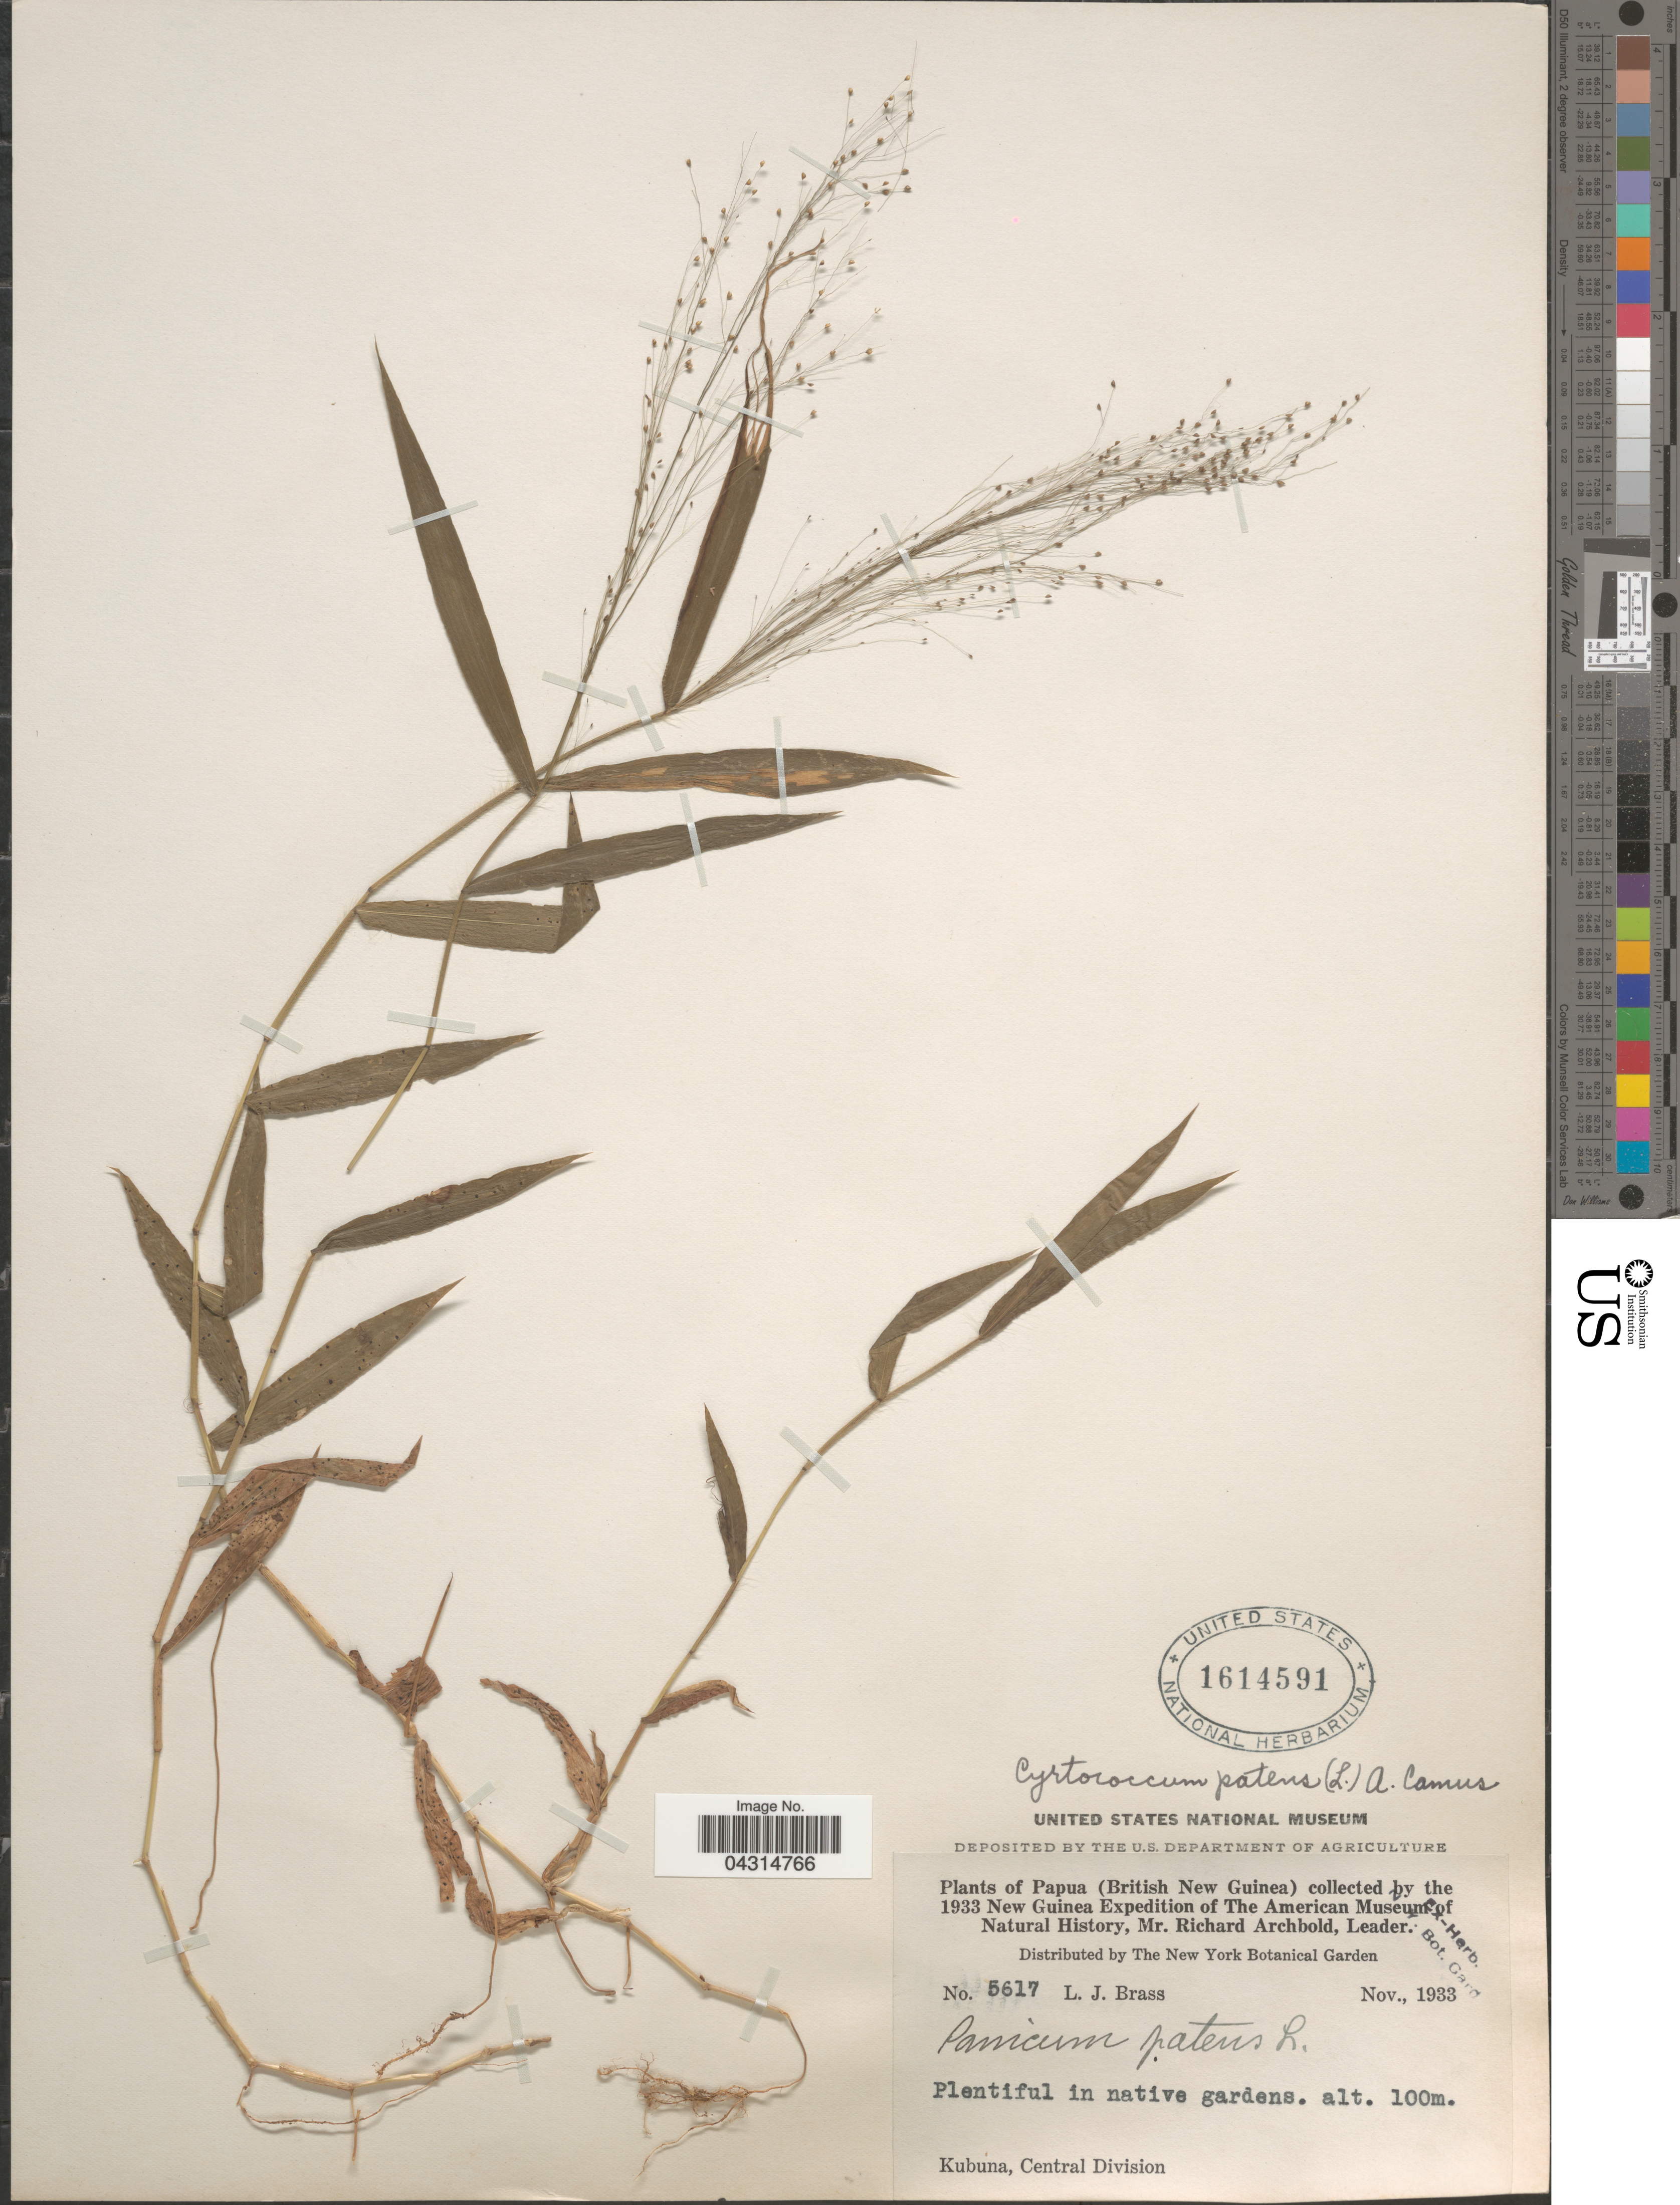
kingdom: Plantae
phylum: Tracheophyta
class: Liliopsida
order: Poales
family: Poaceae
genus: Cyrtococcum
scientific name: Cyrtococcum sp.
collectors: L. J. Brass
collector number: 5617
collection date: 1933-11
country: Papua New Guinea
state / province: Central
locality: Papua (British New Guinea) by the 1933 New Guinea Expedition of The American Museum of Natural History. Plentiful in native gardens. Kubuna, Central Division.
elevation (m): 100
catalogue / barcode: US 1614591